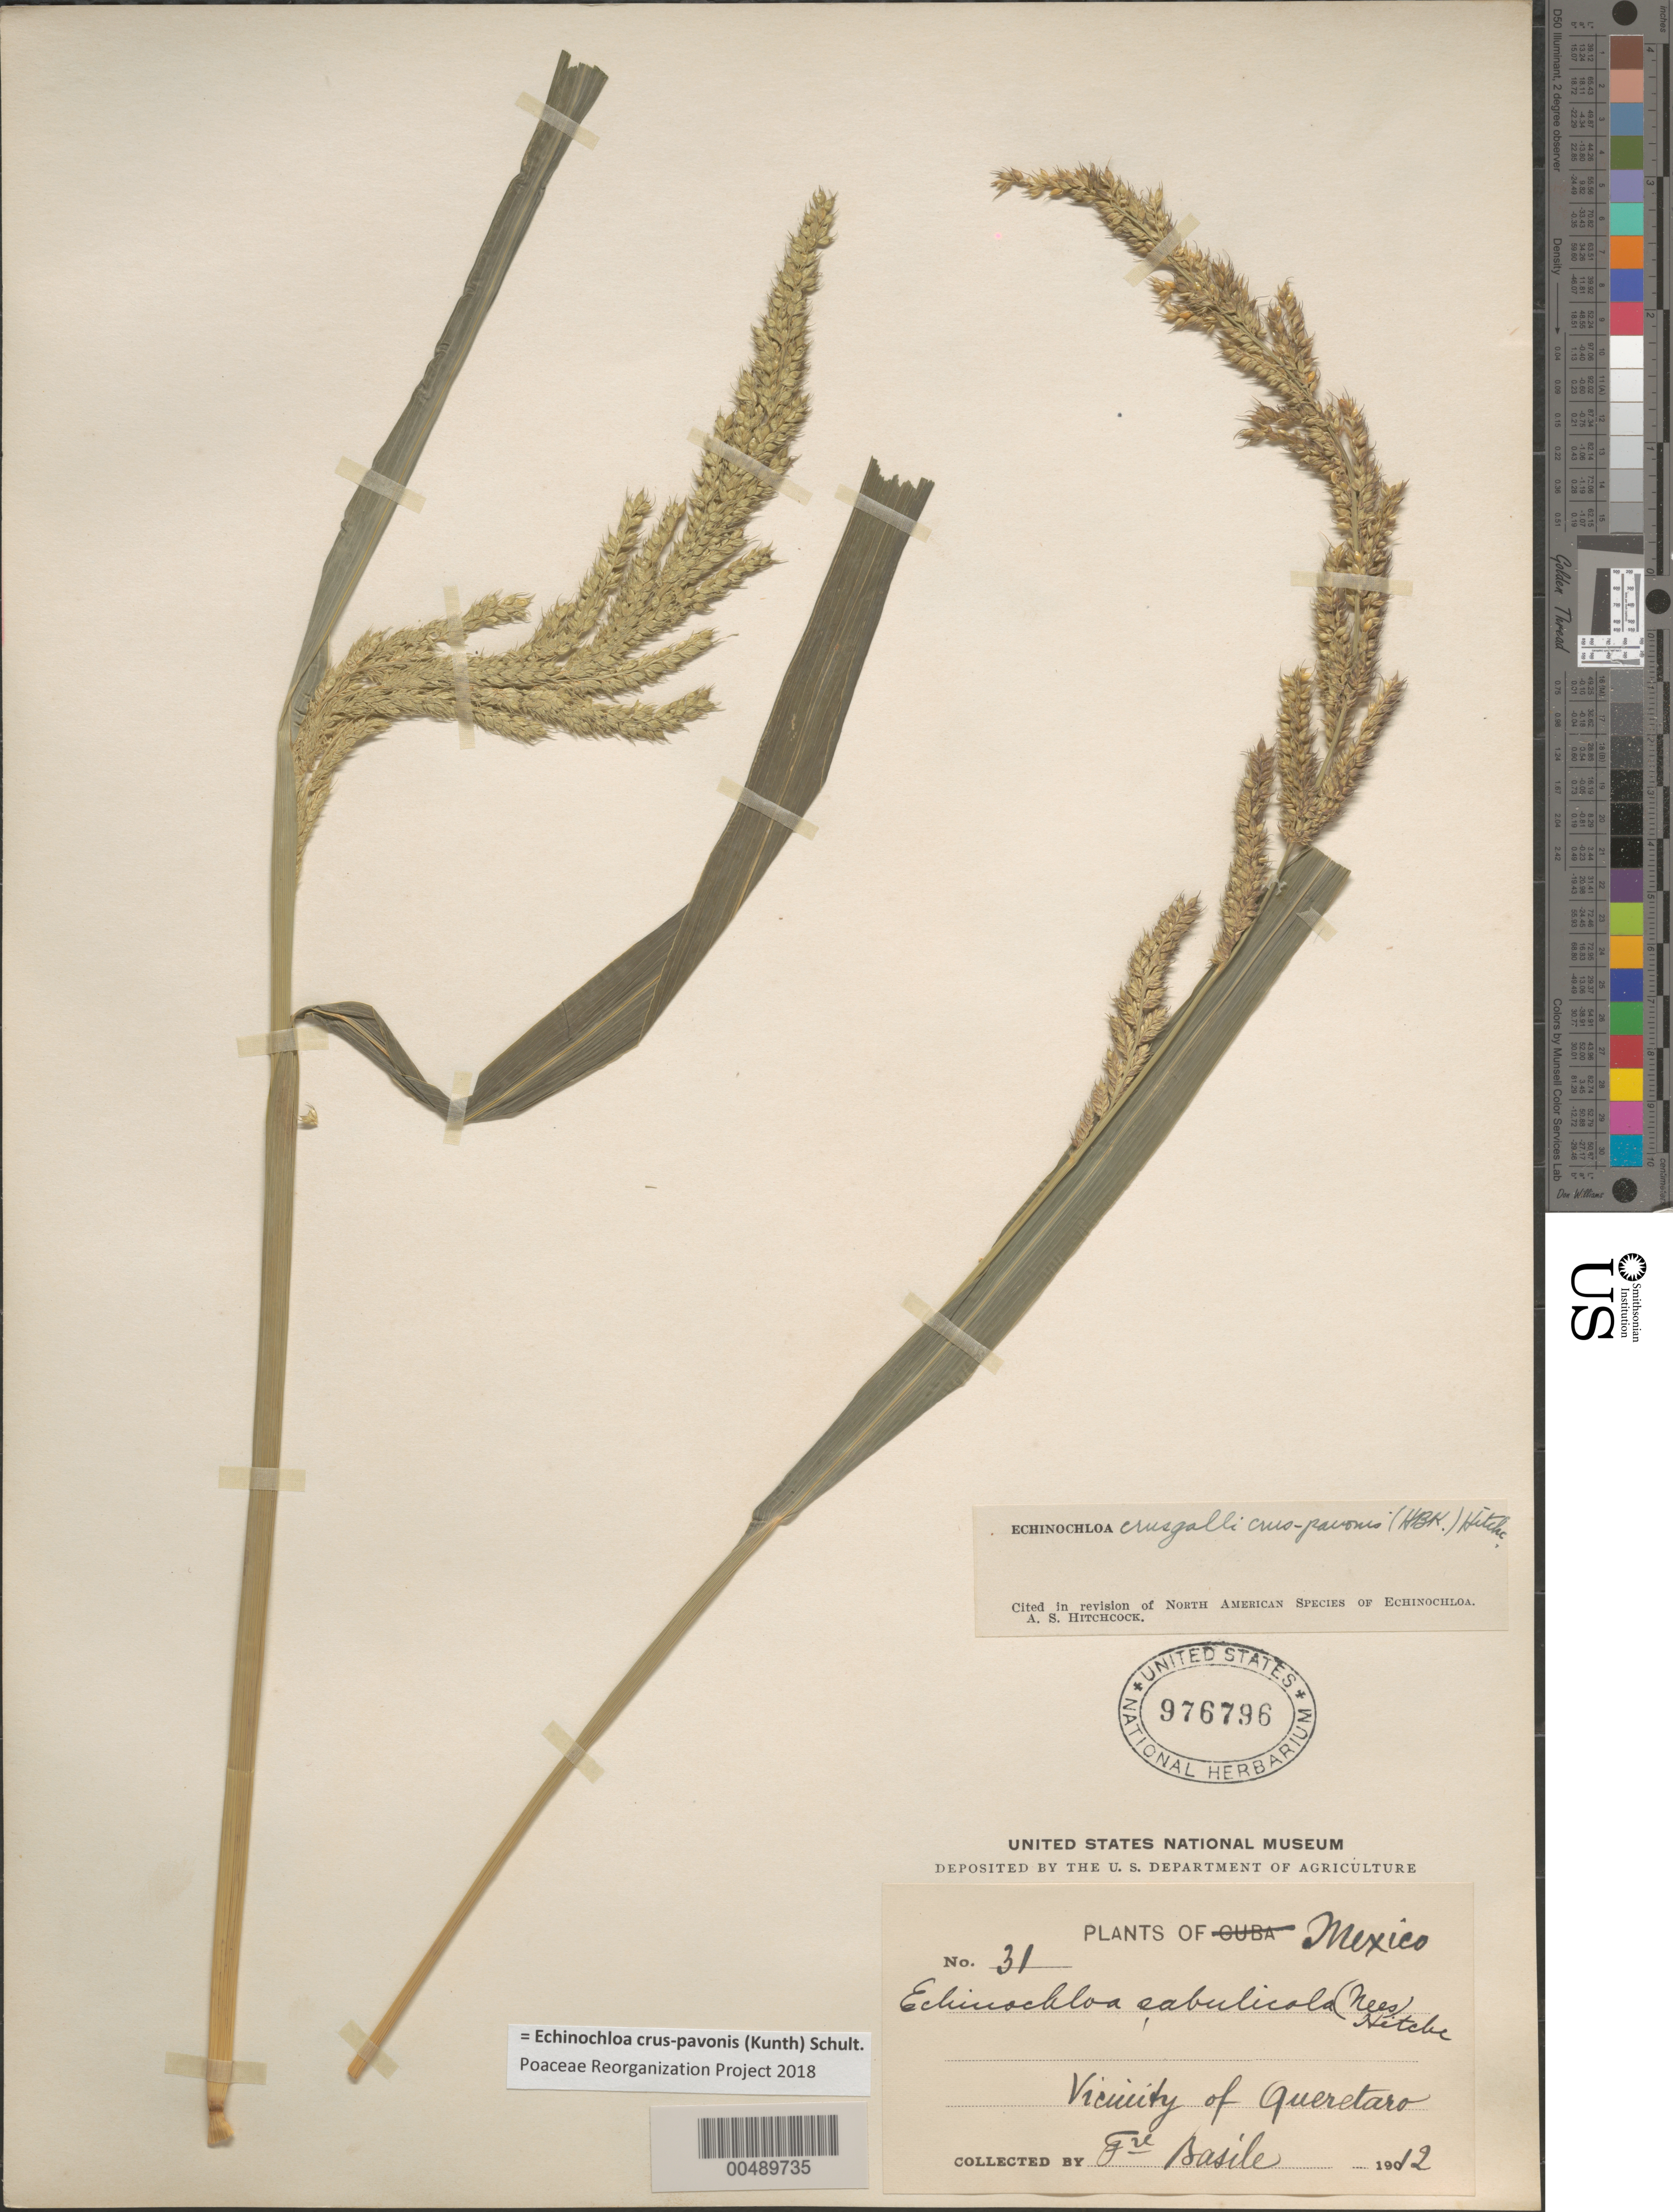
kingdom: Plantae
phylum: Tracheophyta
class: Liliopsida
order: Poales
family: Poaceae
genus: Echinochloa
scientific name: Echinochloa crus-pavonis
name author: (Kunth) Schult.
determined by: Poaceae Reorganization Project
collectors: Bro. Basile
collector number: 31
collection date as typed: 1912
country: Mexico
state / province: Querétaro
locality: Vicinity of Querétaro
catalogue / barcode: US 976796